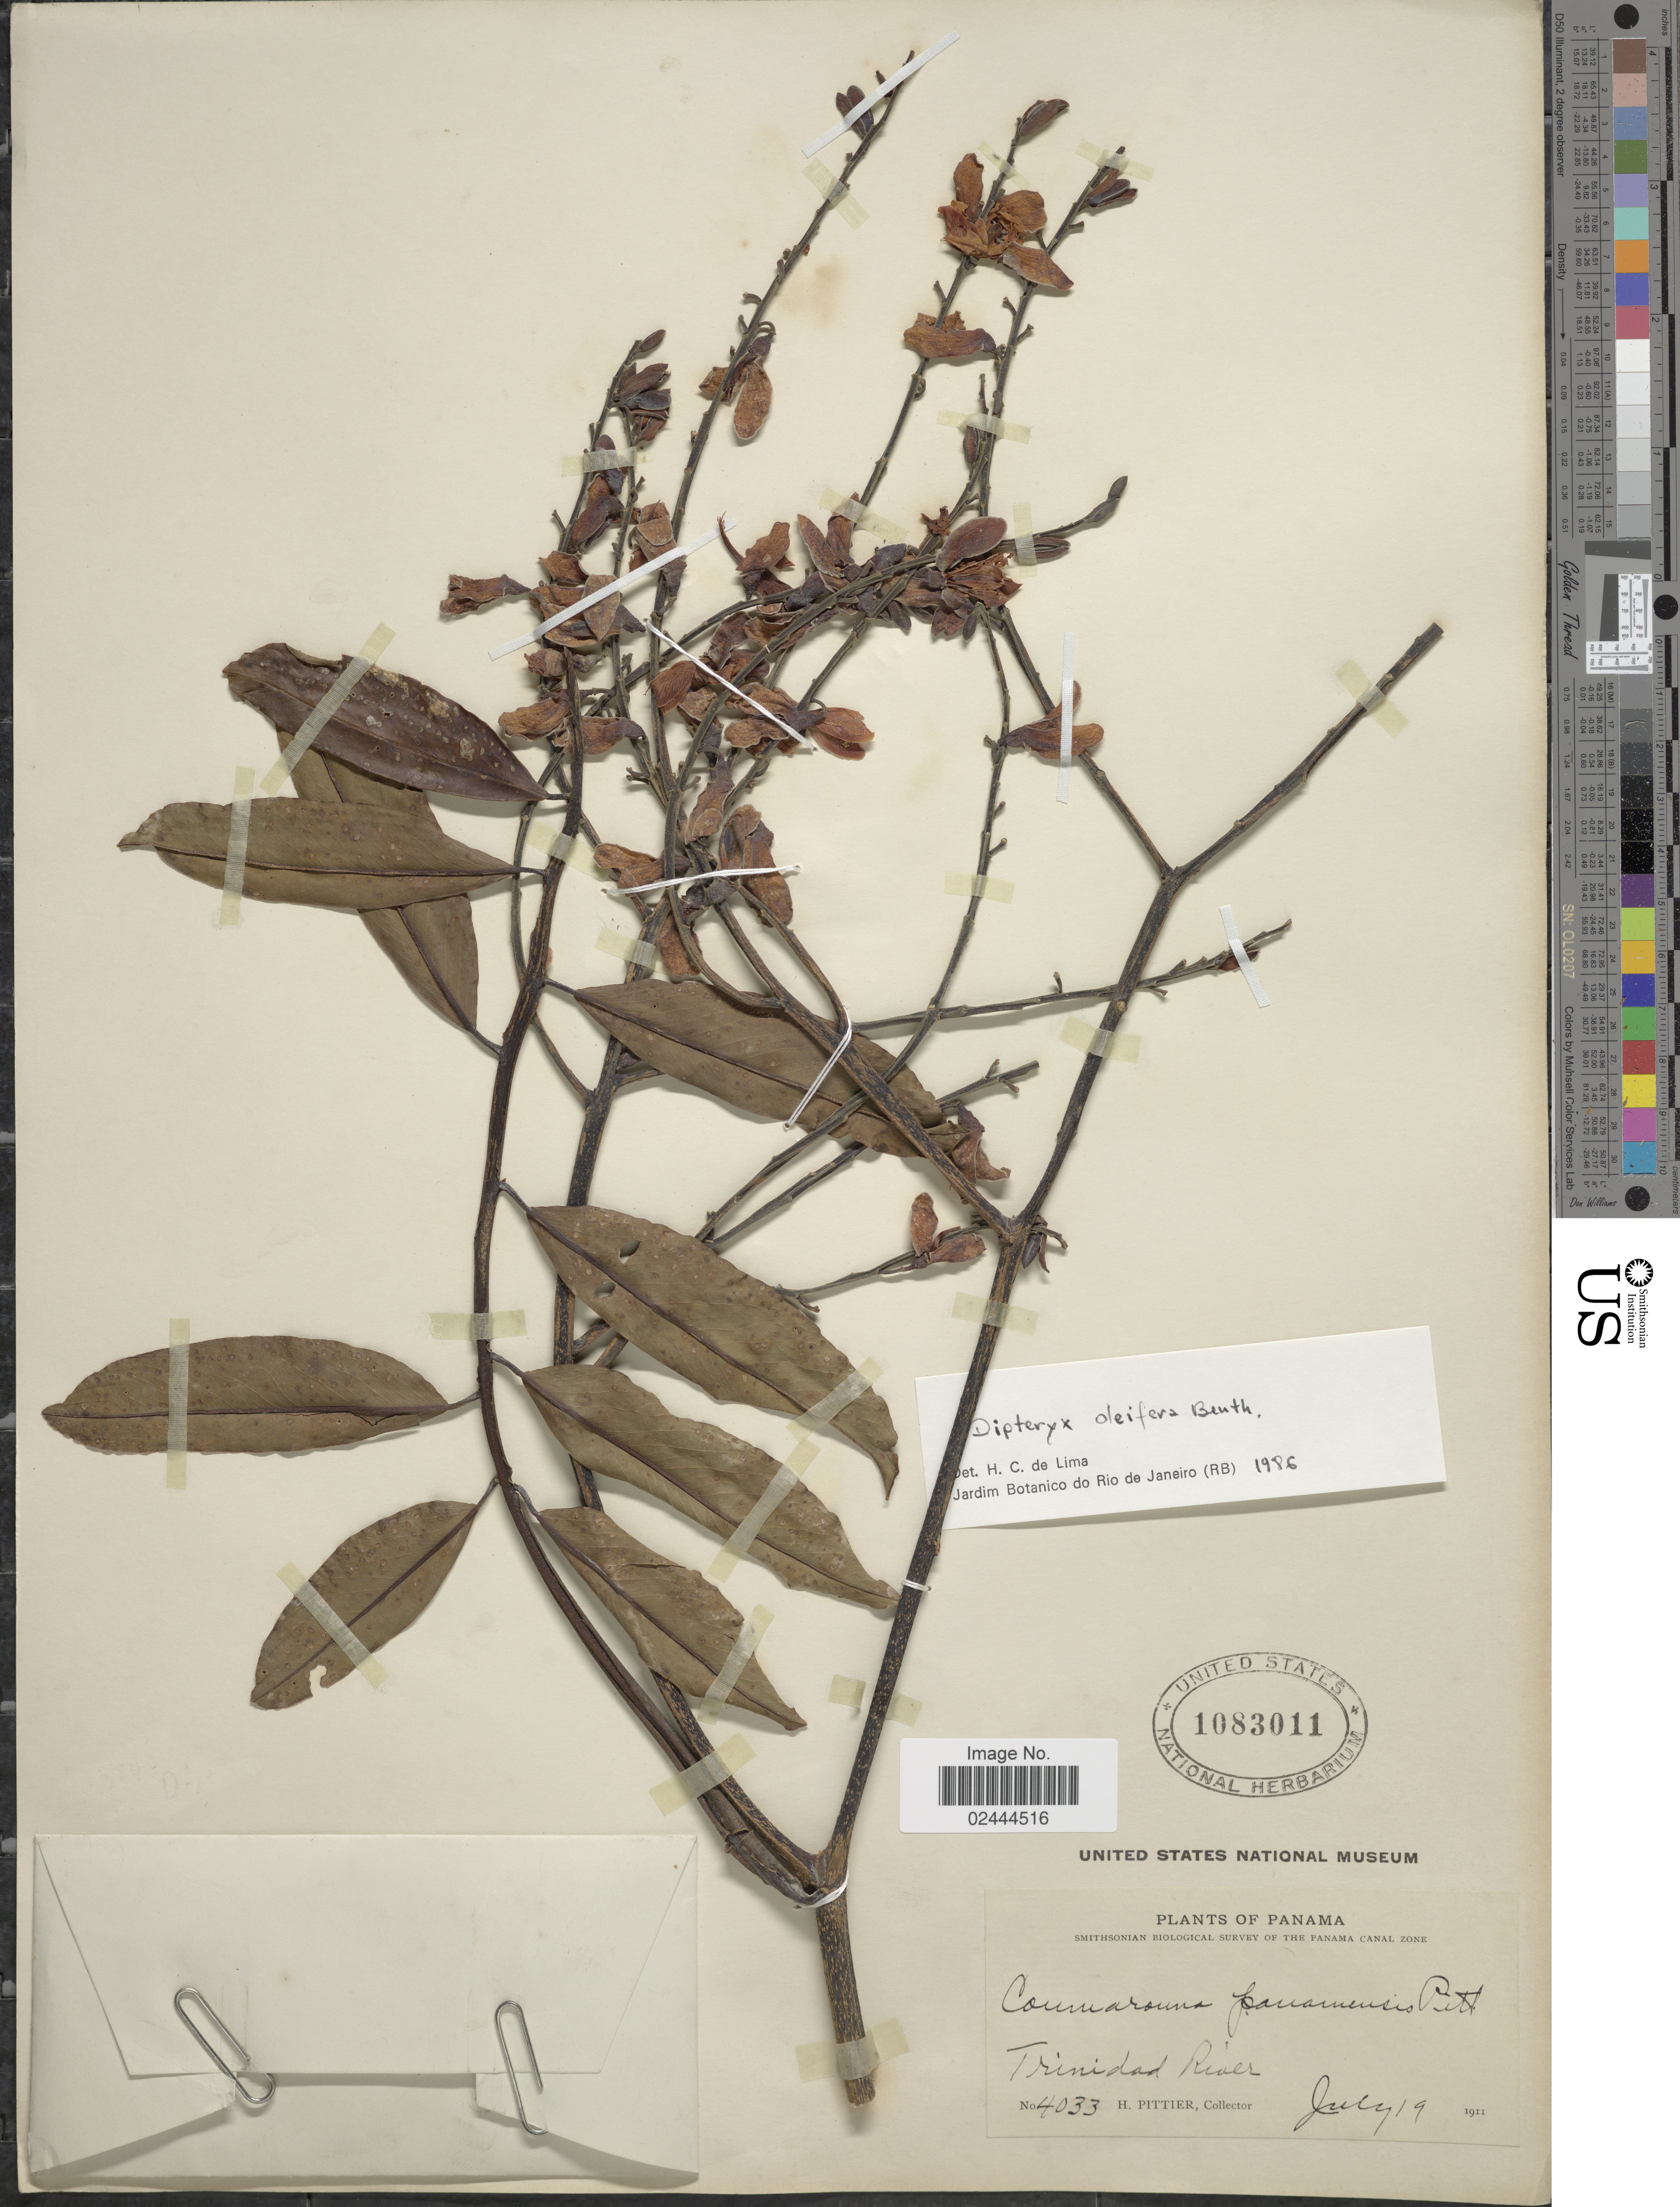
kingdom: Plantae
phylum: Tracheophyta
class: Magnoliopsida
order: Fabales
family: Fabaceae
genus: Dipteryx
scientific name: Dipteryx oleifera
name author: Benth.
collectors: H. F. Pittier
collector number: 4033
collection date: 1911-07-19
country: Panama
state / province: Colón / Panamá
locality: Panama Canal Zone. Trinidad River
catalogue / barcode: US 1083011